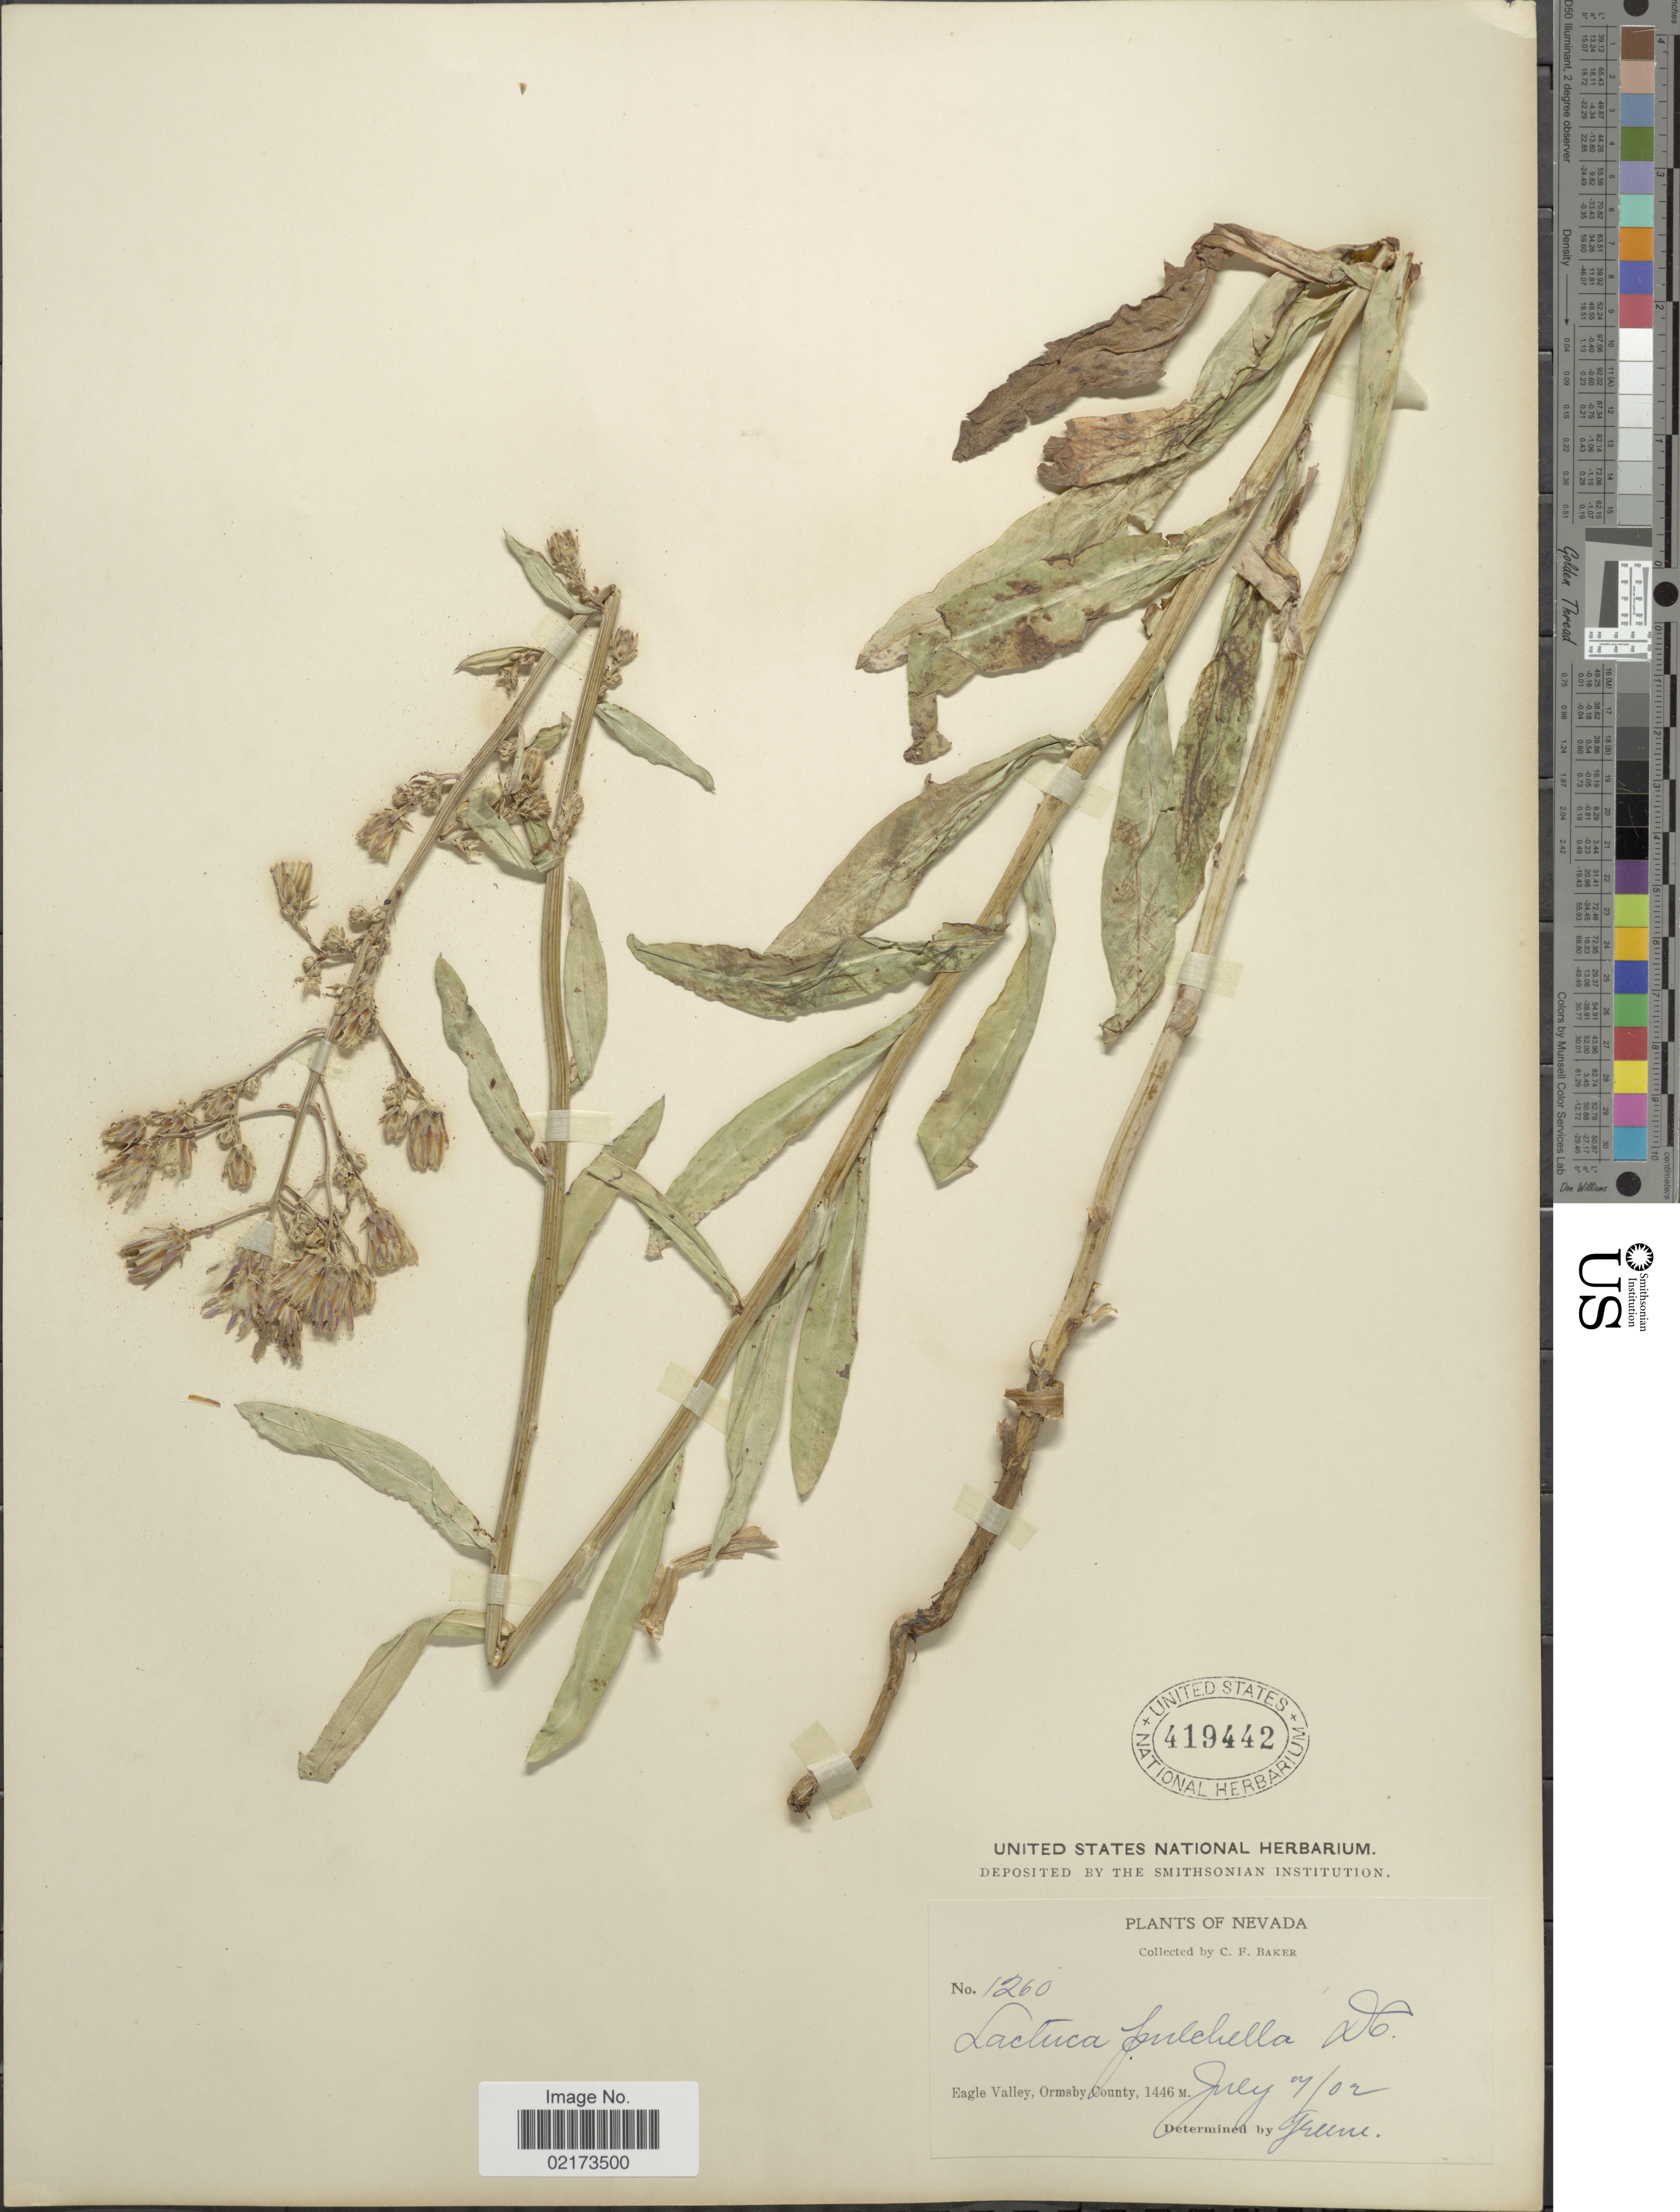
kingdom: Plantae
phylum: Tracheophyta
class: Magnoliopsida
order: Asterales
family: Asteraceae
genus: Lactuca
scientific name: Lactuca tatarica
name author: (L.) C.A. Mey.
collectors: C. F. Baker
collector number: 1260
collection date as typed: Transcribed d/m/y: 7/7/02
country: United States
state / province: Nevada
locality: Eagle Valley, Ormsby County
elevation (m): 1446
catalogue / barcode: US 419442